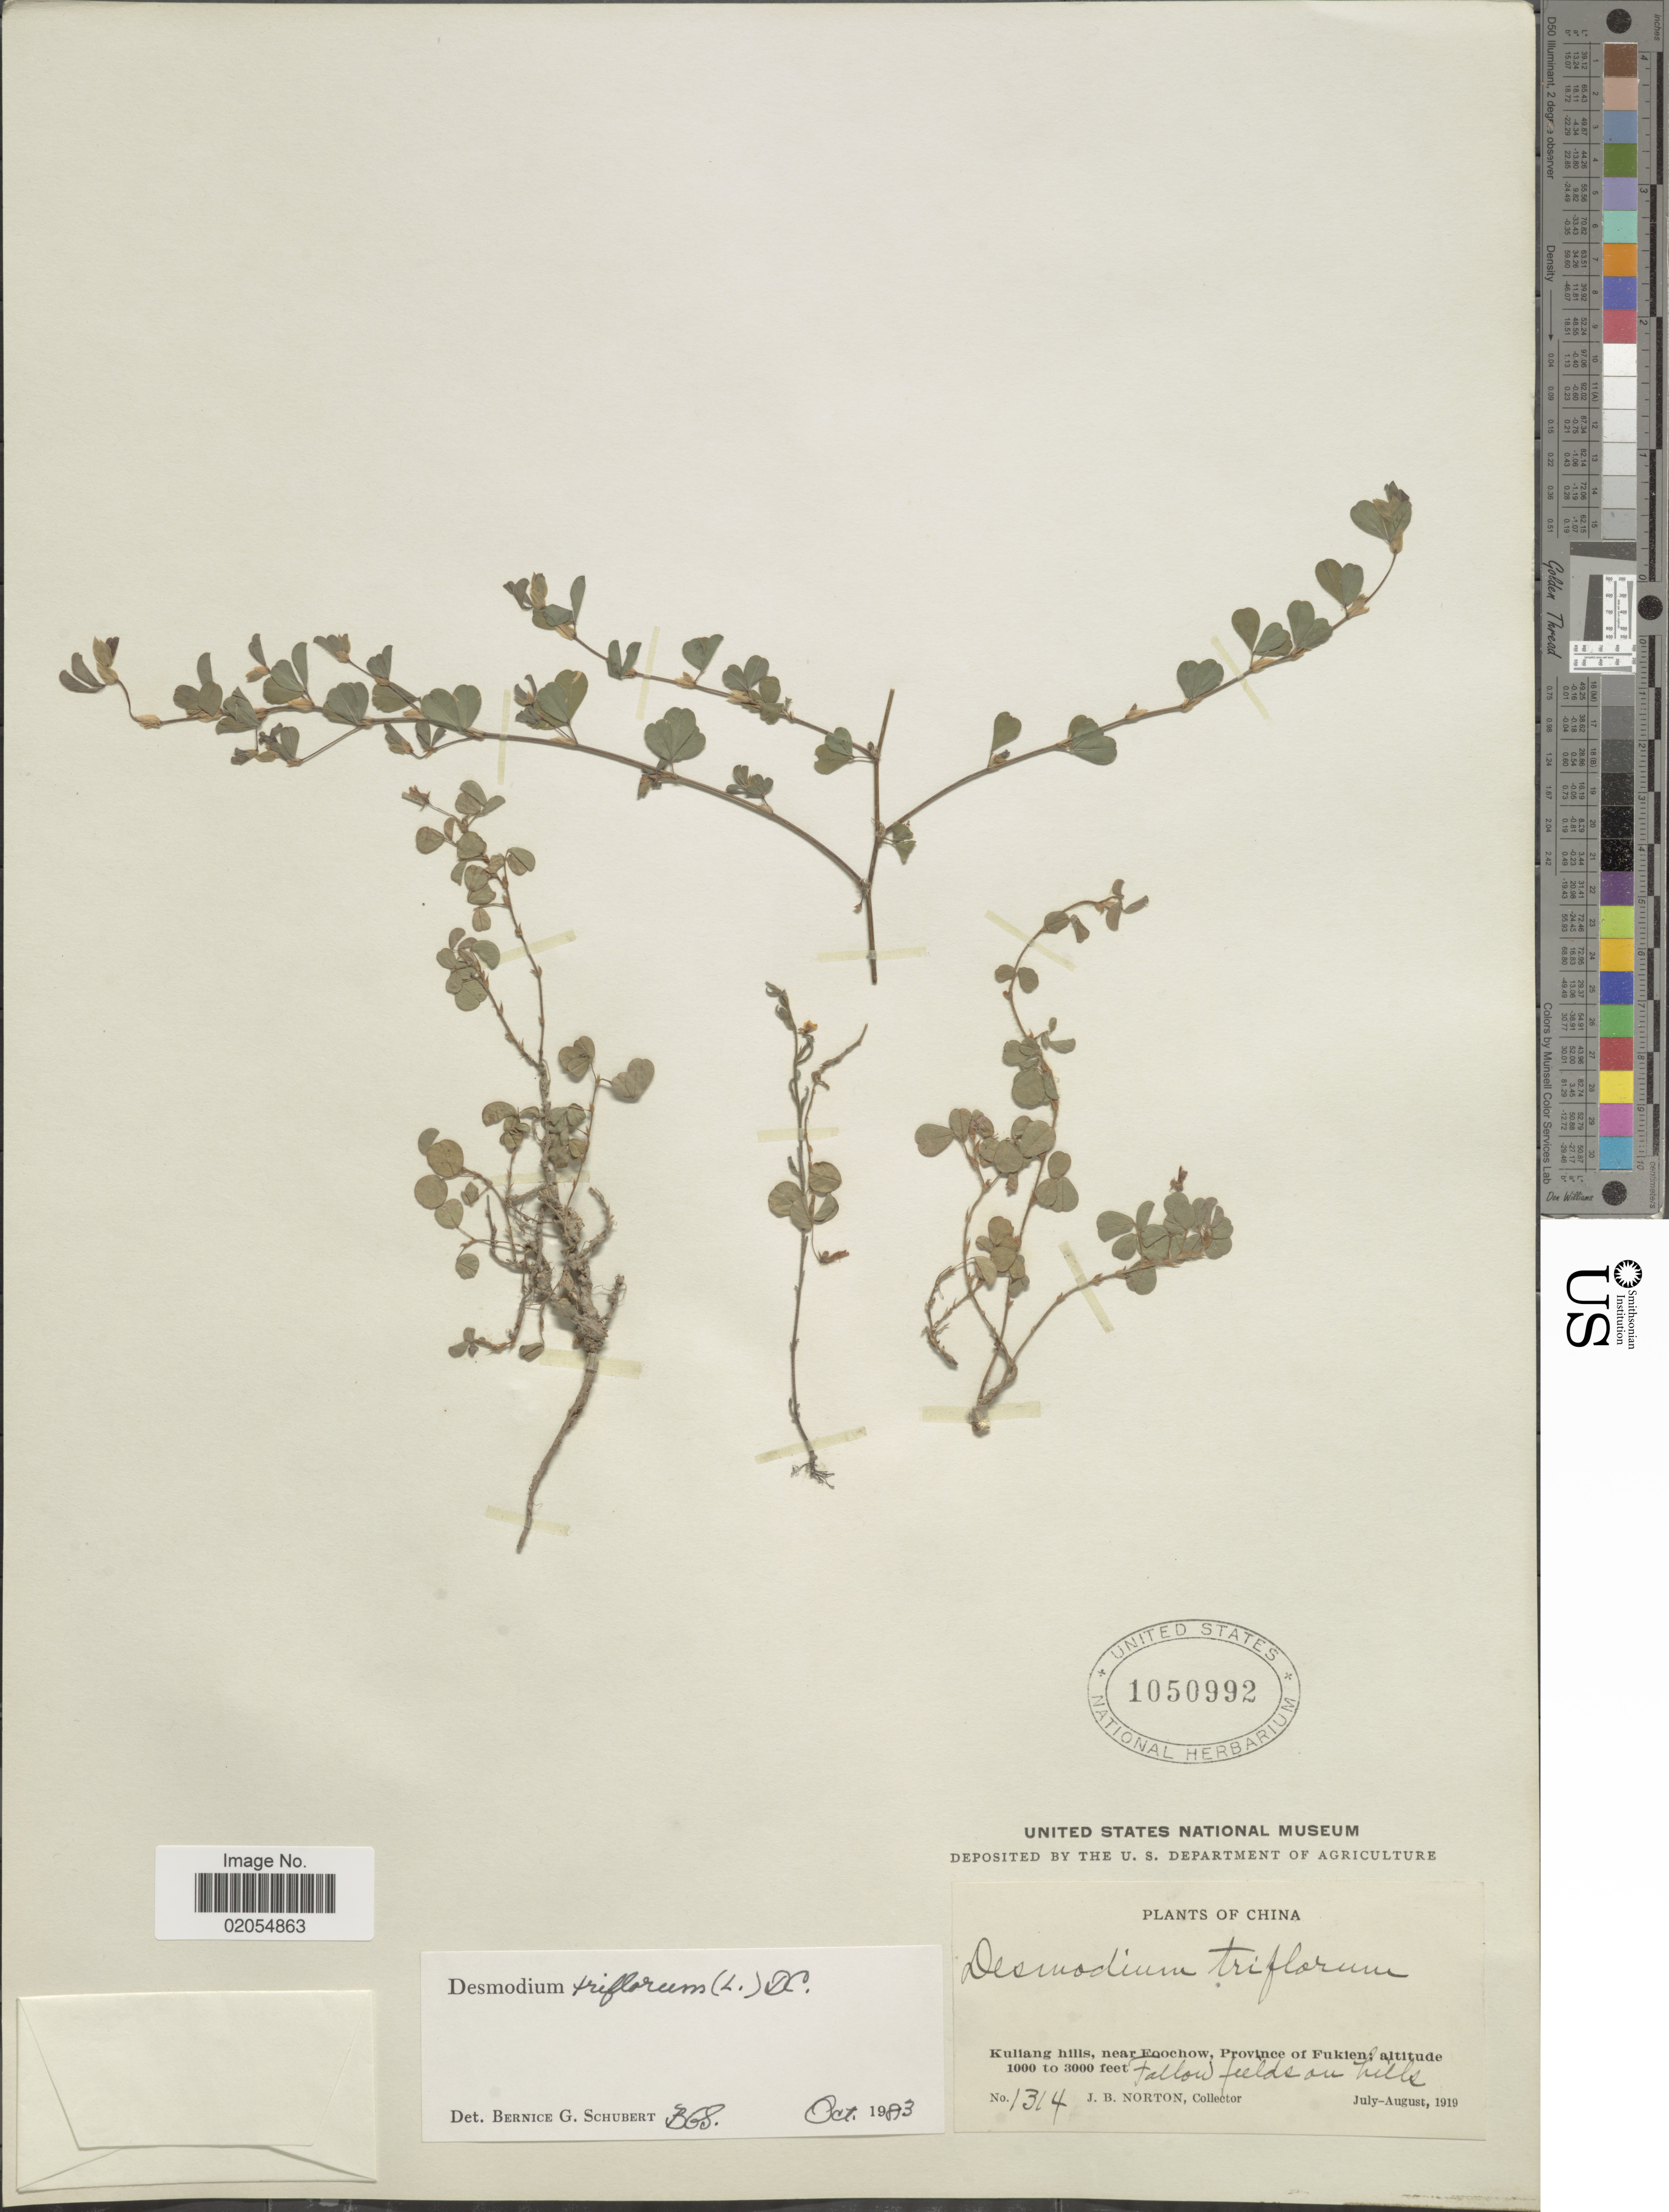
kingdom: Plantae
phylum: Tracheophyta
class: Magnoliopsida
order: Fabales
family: Fabaceae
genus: Grona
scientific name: Grona triflora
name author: (L.) H. Ohashi & K. Ohashi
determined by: Strong, Mark T., (BOT), Smithsonian Institution - National Museum of Natural History (UNITED STATES)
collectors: J. B. Norton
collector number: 1314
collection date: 1919-07/1919-08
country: China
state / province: Fujian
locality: Kuliang Hills, near Foochow, Province of Fukien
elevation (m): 305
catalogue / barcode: US 1050992